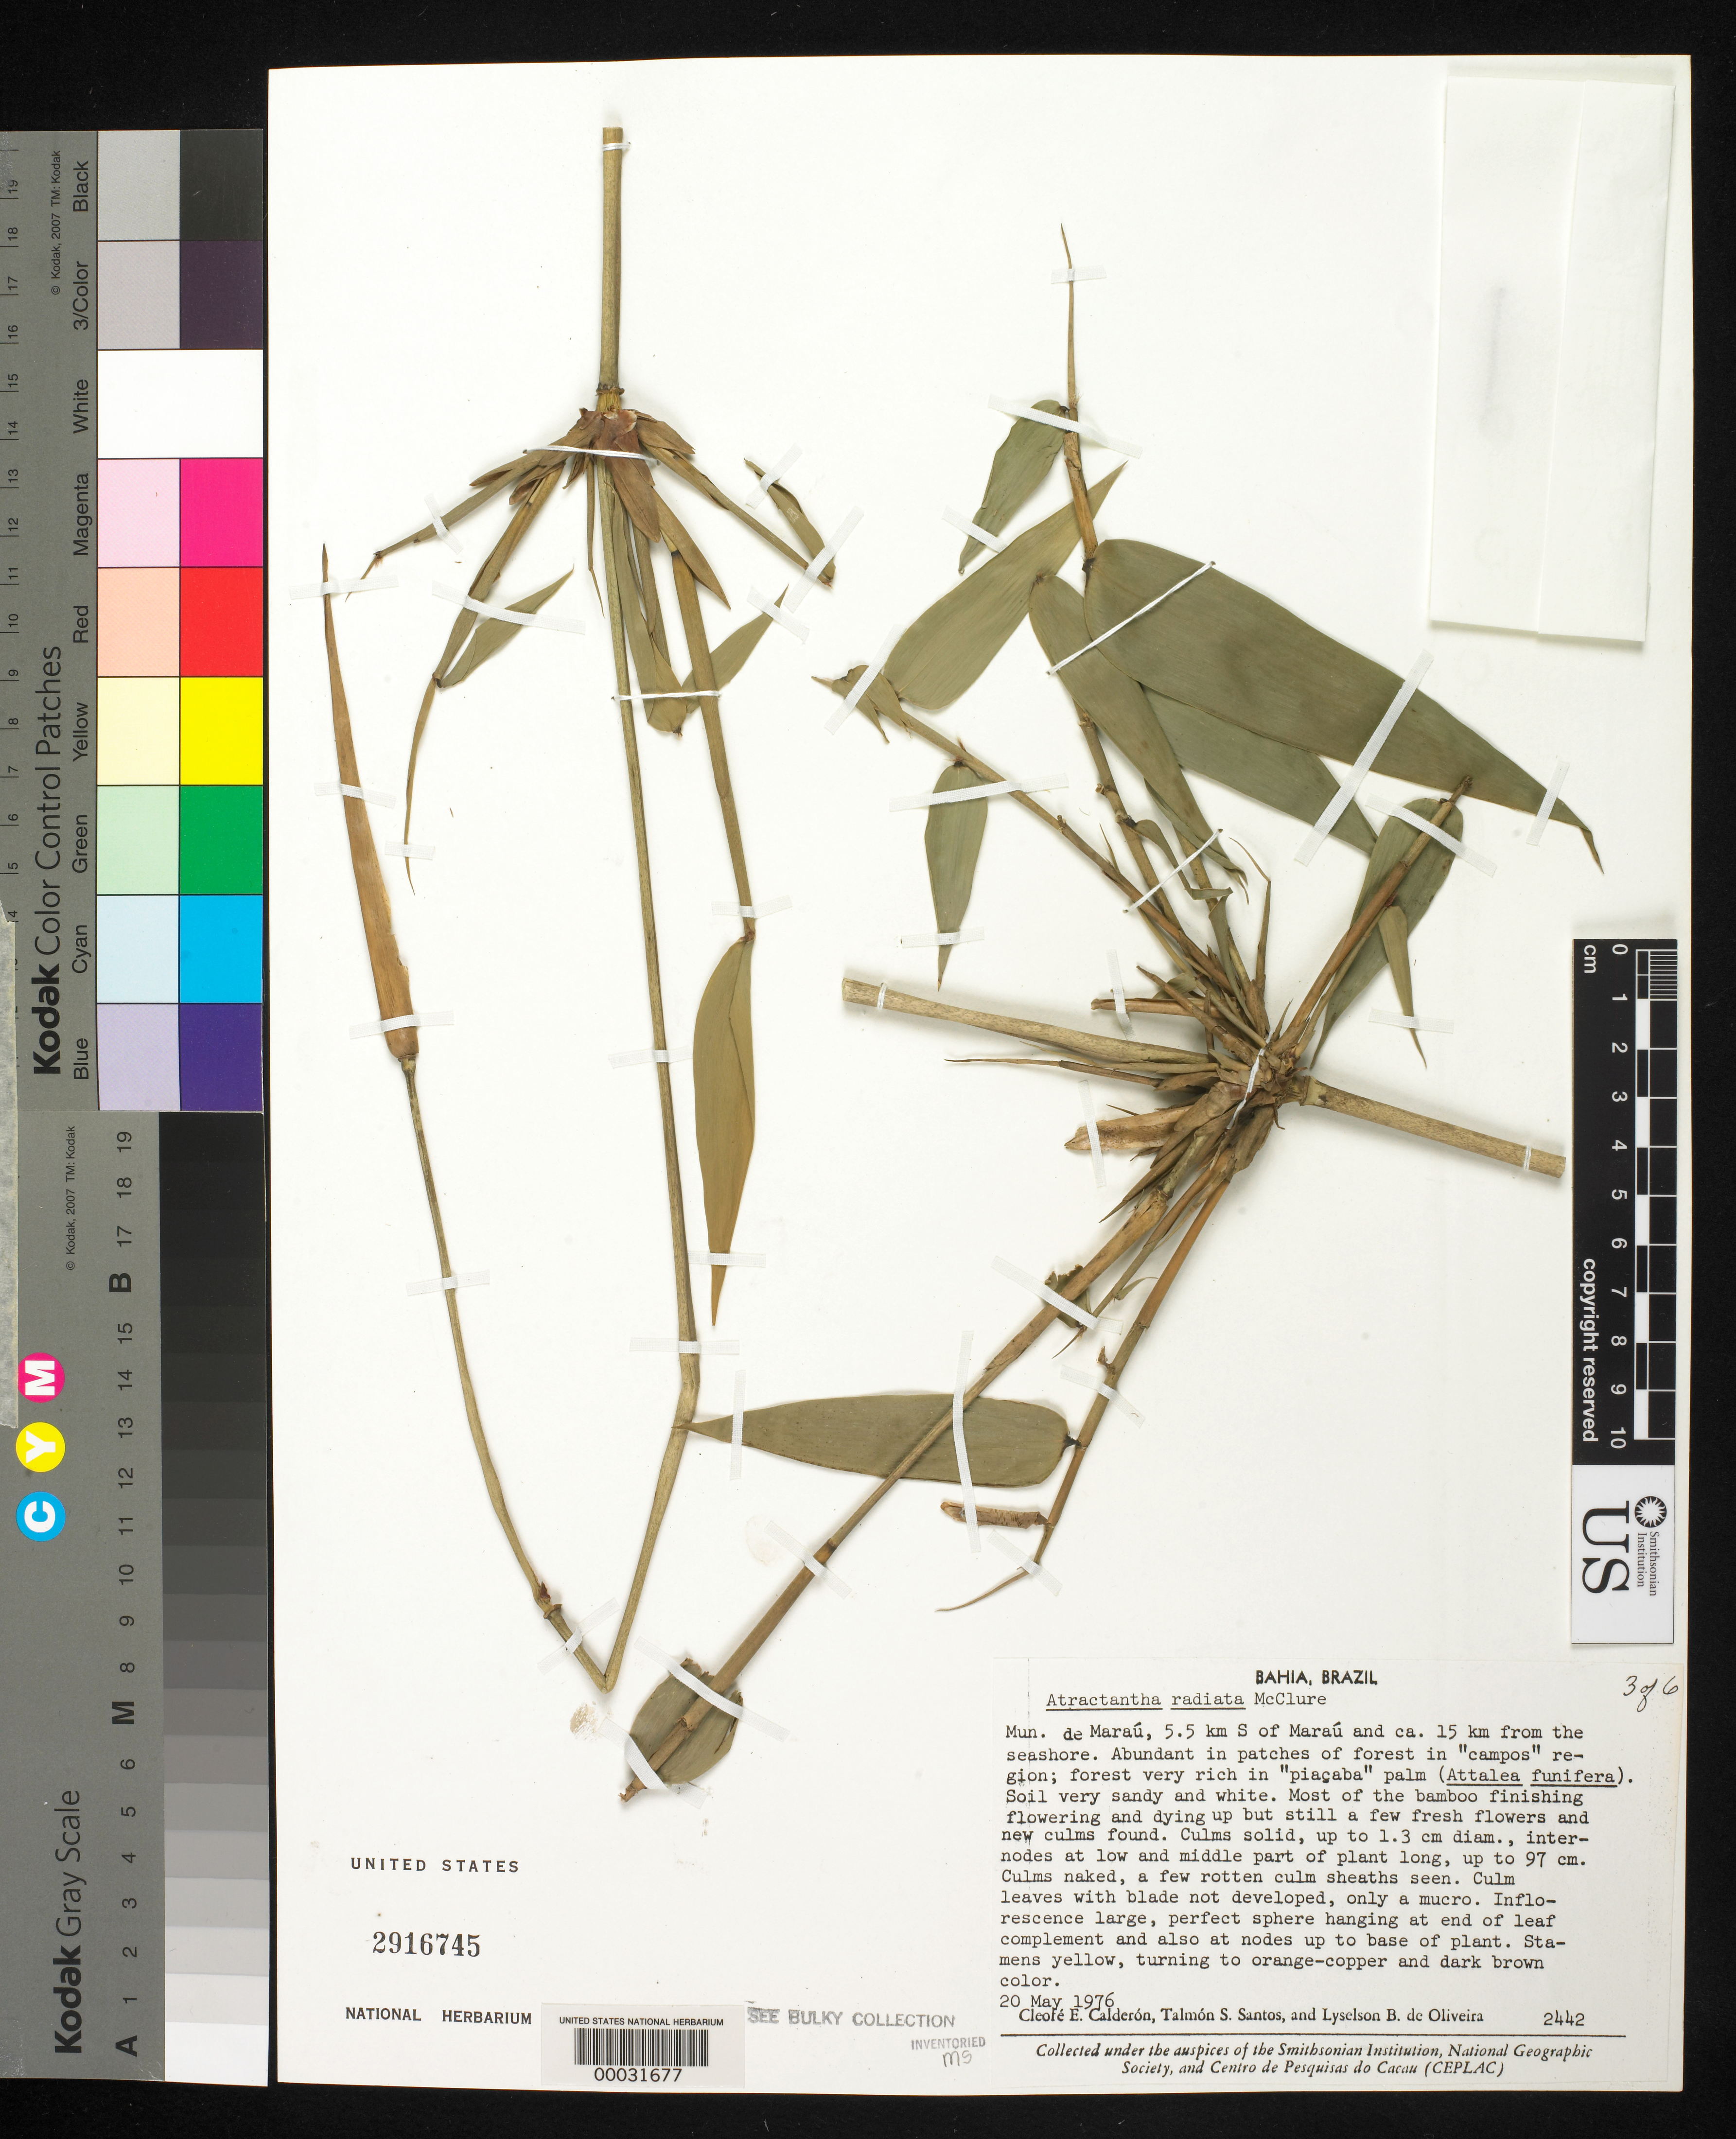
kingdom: Plantae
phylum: Tracheophyta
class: Liliopsida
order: Poales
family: Poaceae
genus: Atractantha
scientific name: Atractantha radiata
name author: McClure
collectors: C. E. Calderón & R. S. Pinheiro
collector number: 2442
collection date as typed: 20 May 1976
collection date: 1976-05-20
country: Brazil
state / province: Bahia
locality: Marau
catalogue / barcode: US 2916745